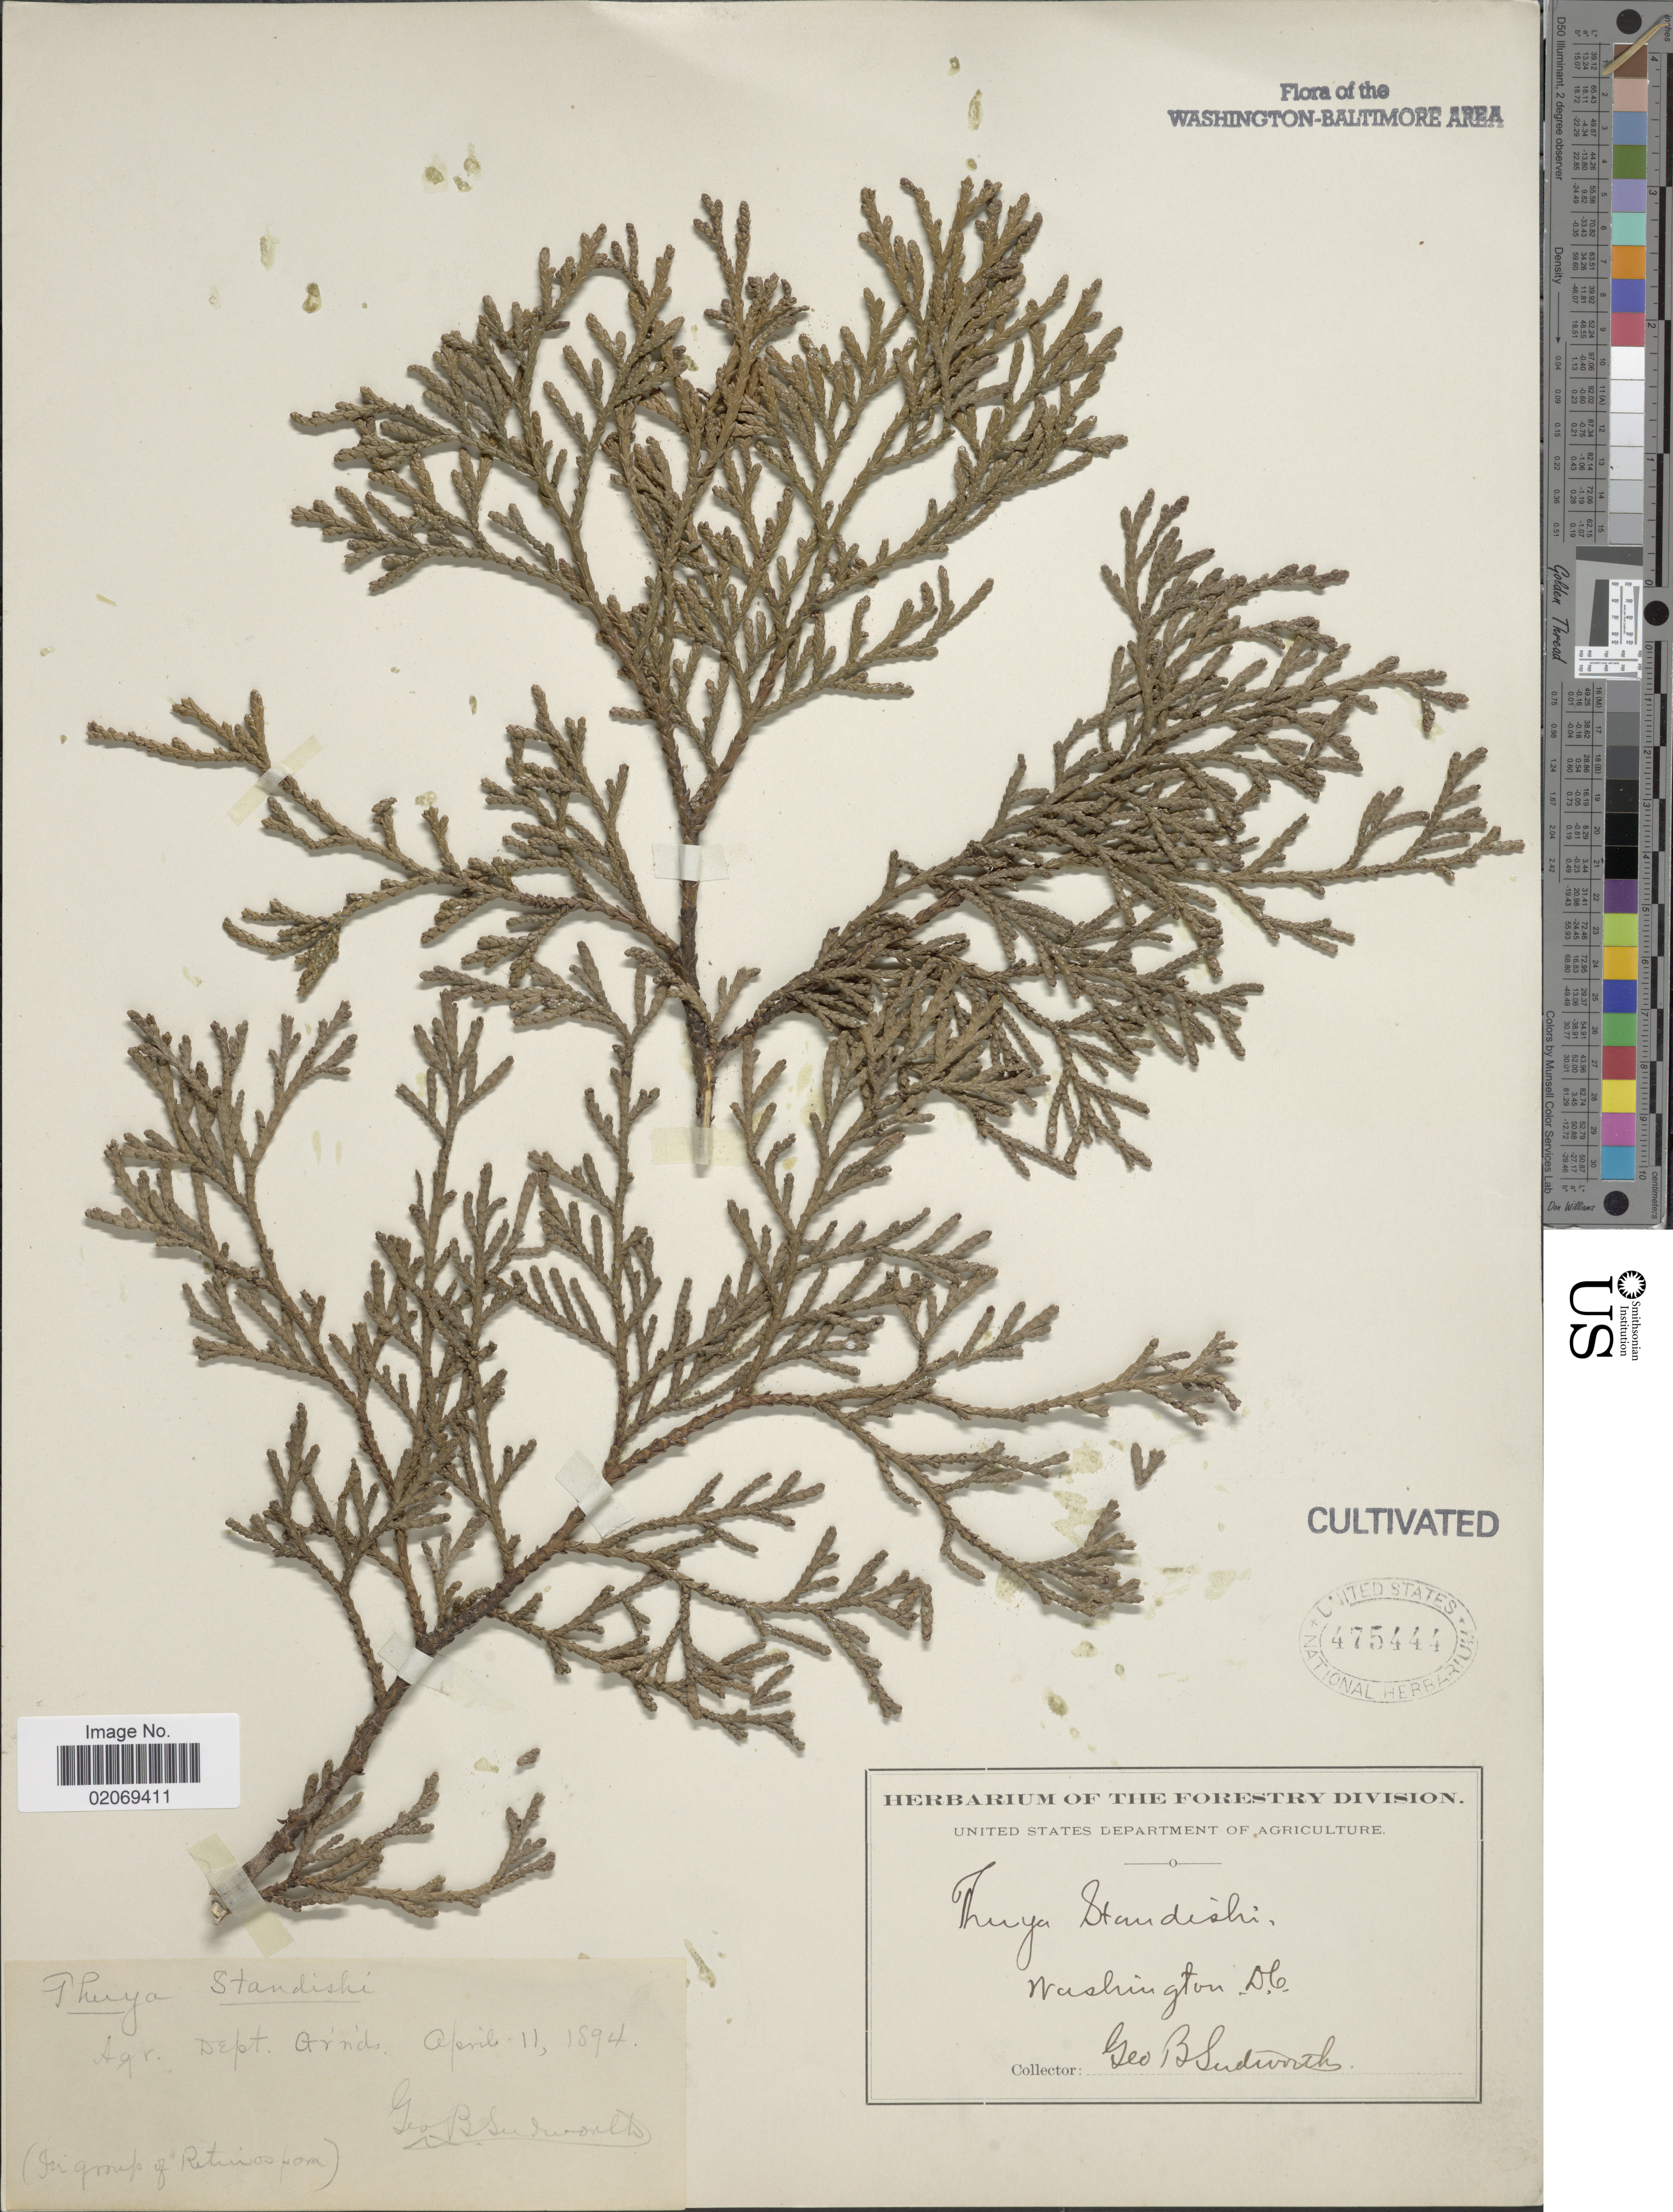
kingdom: Plantae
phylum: Tracheophyta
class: Pinopsida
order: Pinales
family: Cupressaceae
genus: Thuja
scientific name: Thuja standishii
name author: (Gordon) Carrière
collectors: G. B. Sudworth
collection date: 1894-04-11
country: United States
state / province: District of Columbia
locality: Agri. Dept Grinds, Washington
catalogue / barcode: US 475444